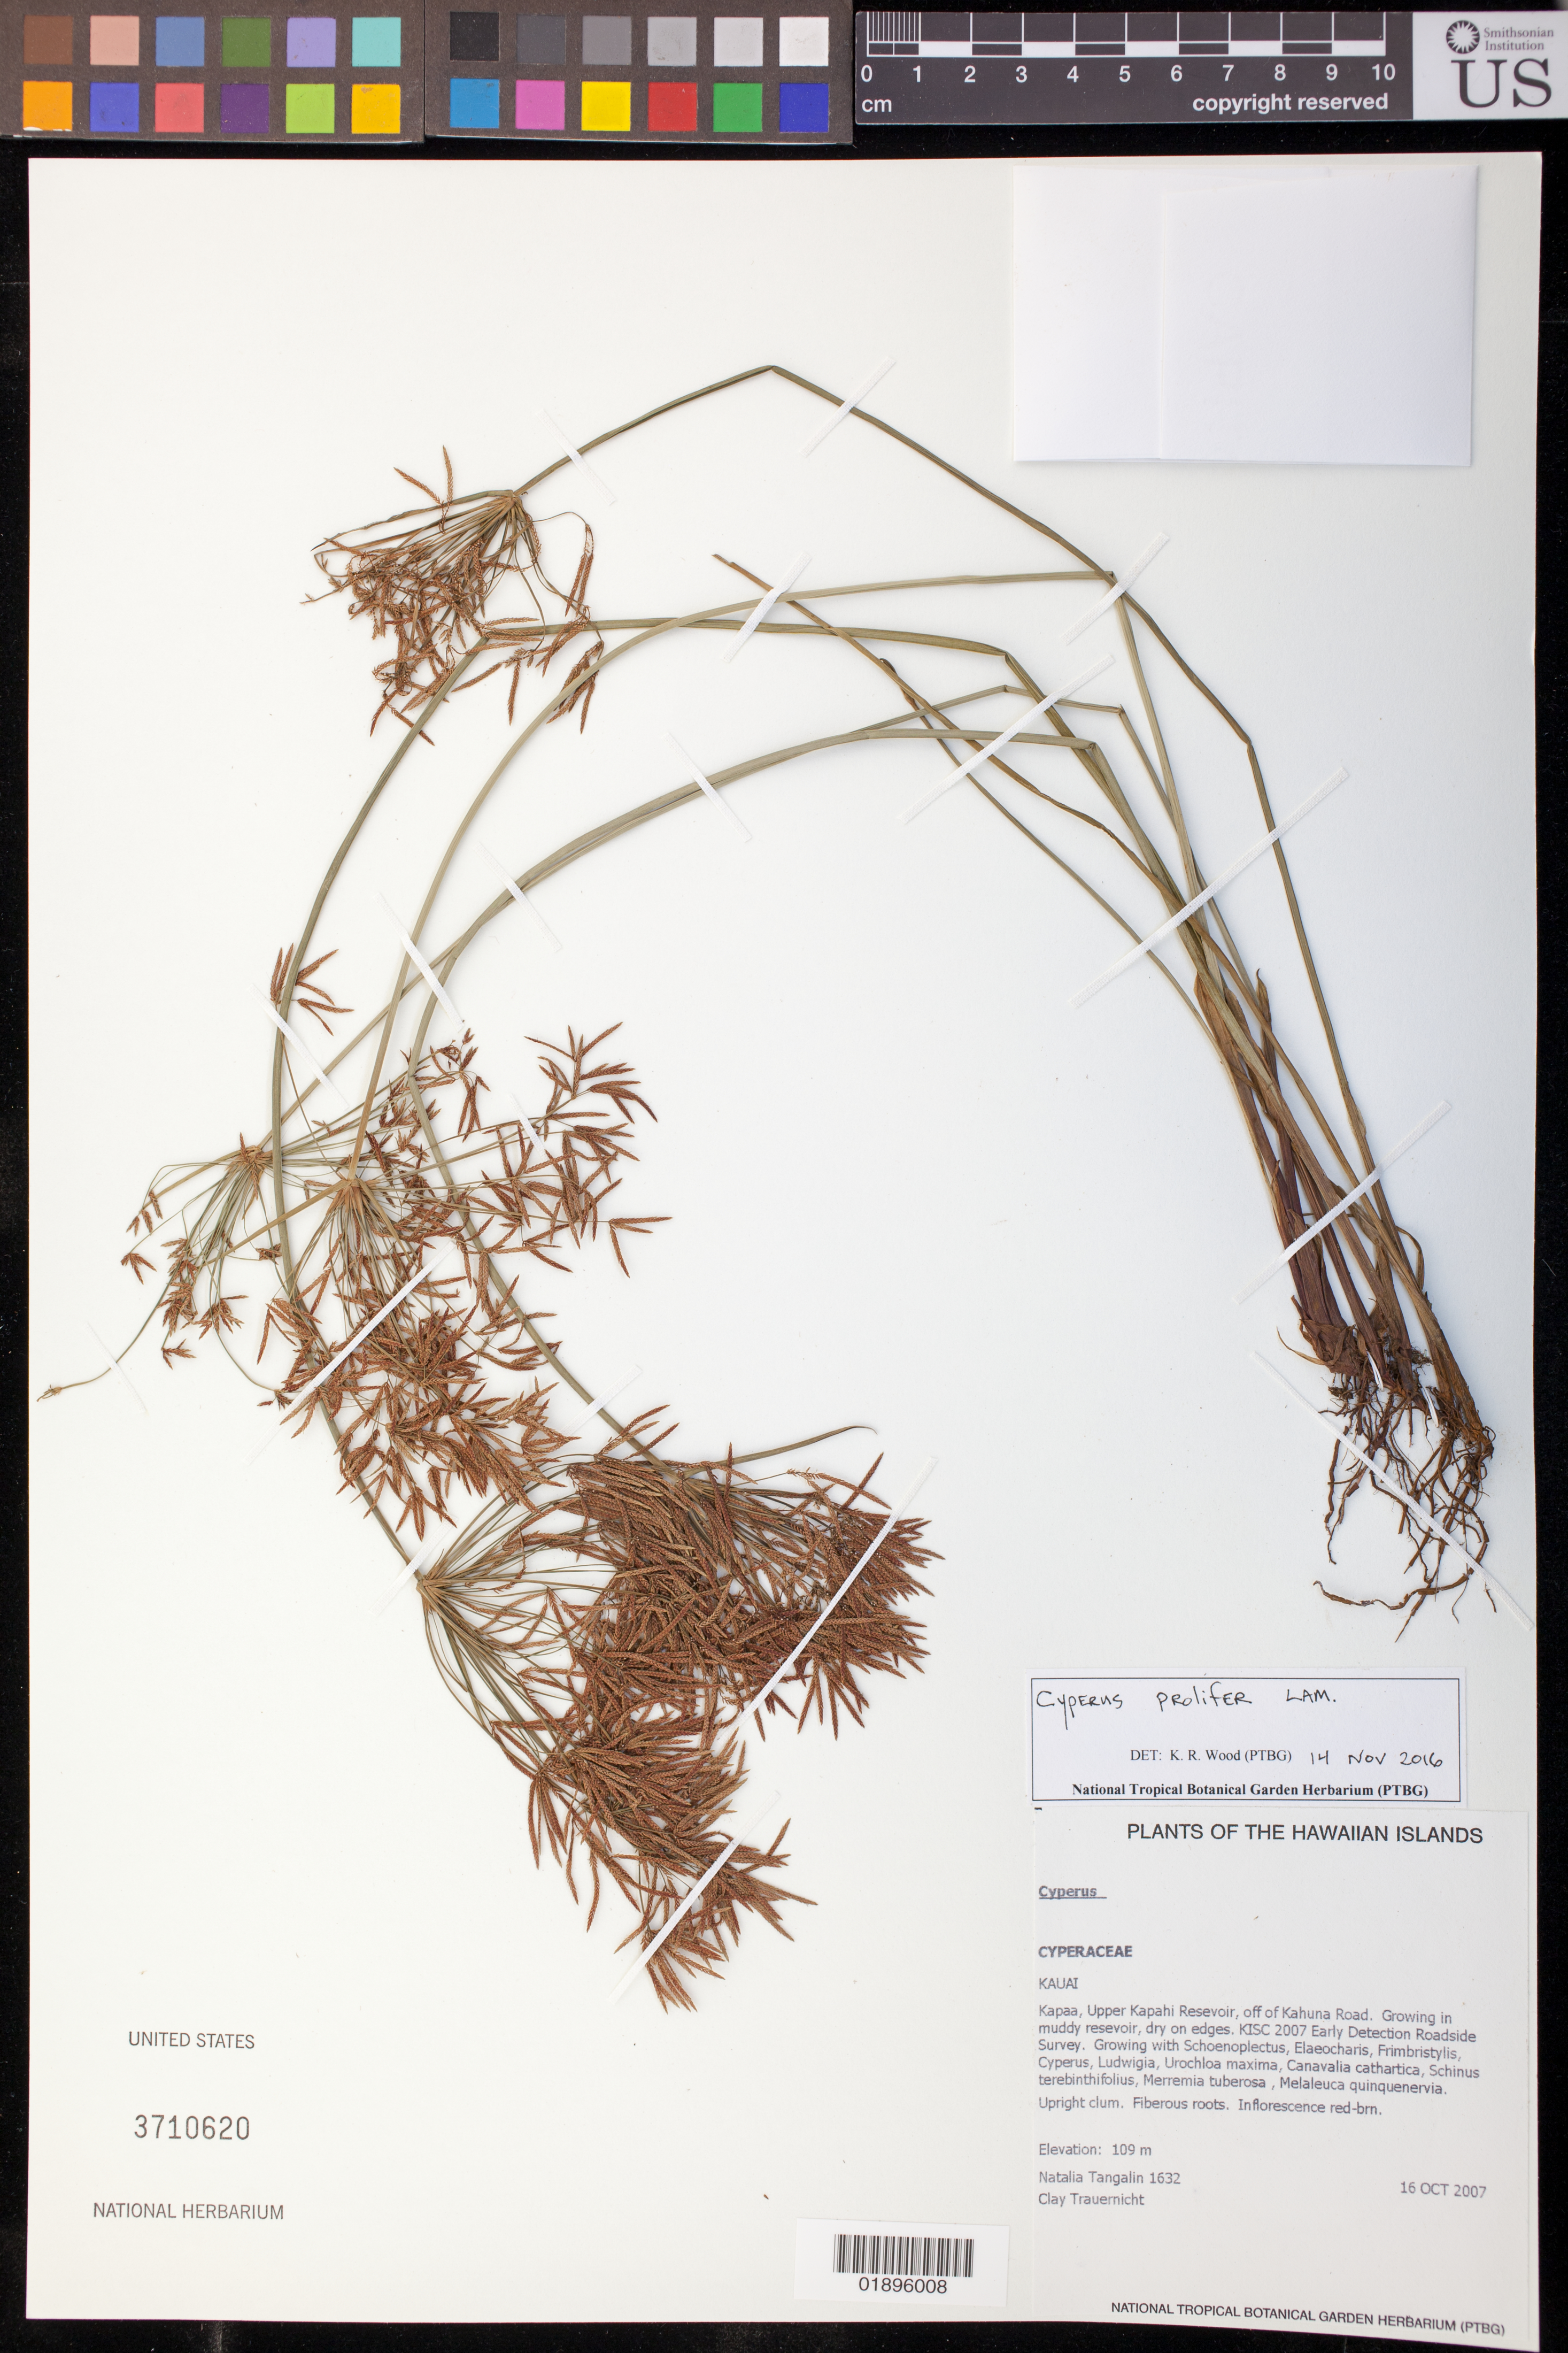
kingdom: Plantae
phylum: Tracheophyta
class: Liliopsida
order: Poales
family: Cyperaceae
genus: Cyperus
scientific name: Cyperus prolifer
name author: Lam.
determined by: Wood, Kenneth R.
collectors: N. Tangalin & C. Trauernicht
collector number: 1632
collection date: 2007-10-16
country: United States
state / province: Hawaii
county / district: Kauai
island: Kaua'i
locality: Kapaa, Upper Kapahi Reservoir, off of Kahuna Road, growing in muddy reservoir, dry on edges.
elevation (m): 109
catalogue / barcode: US 3710620